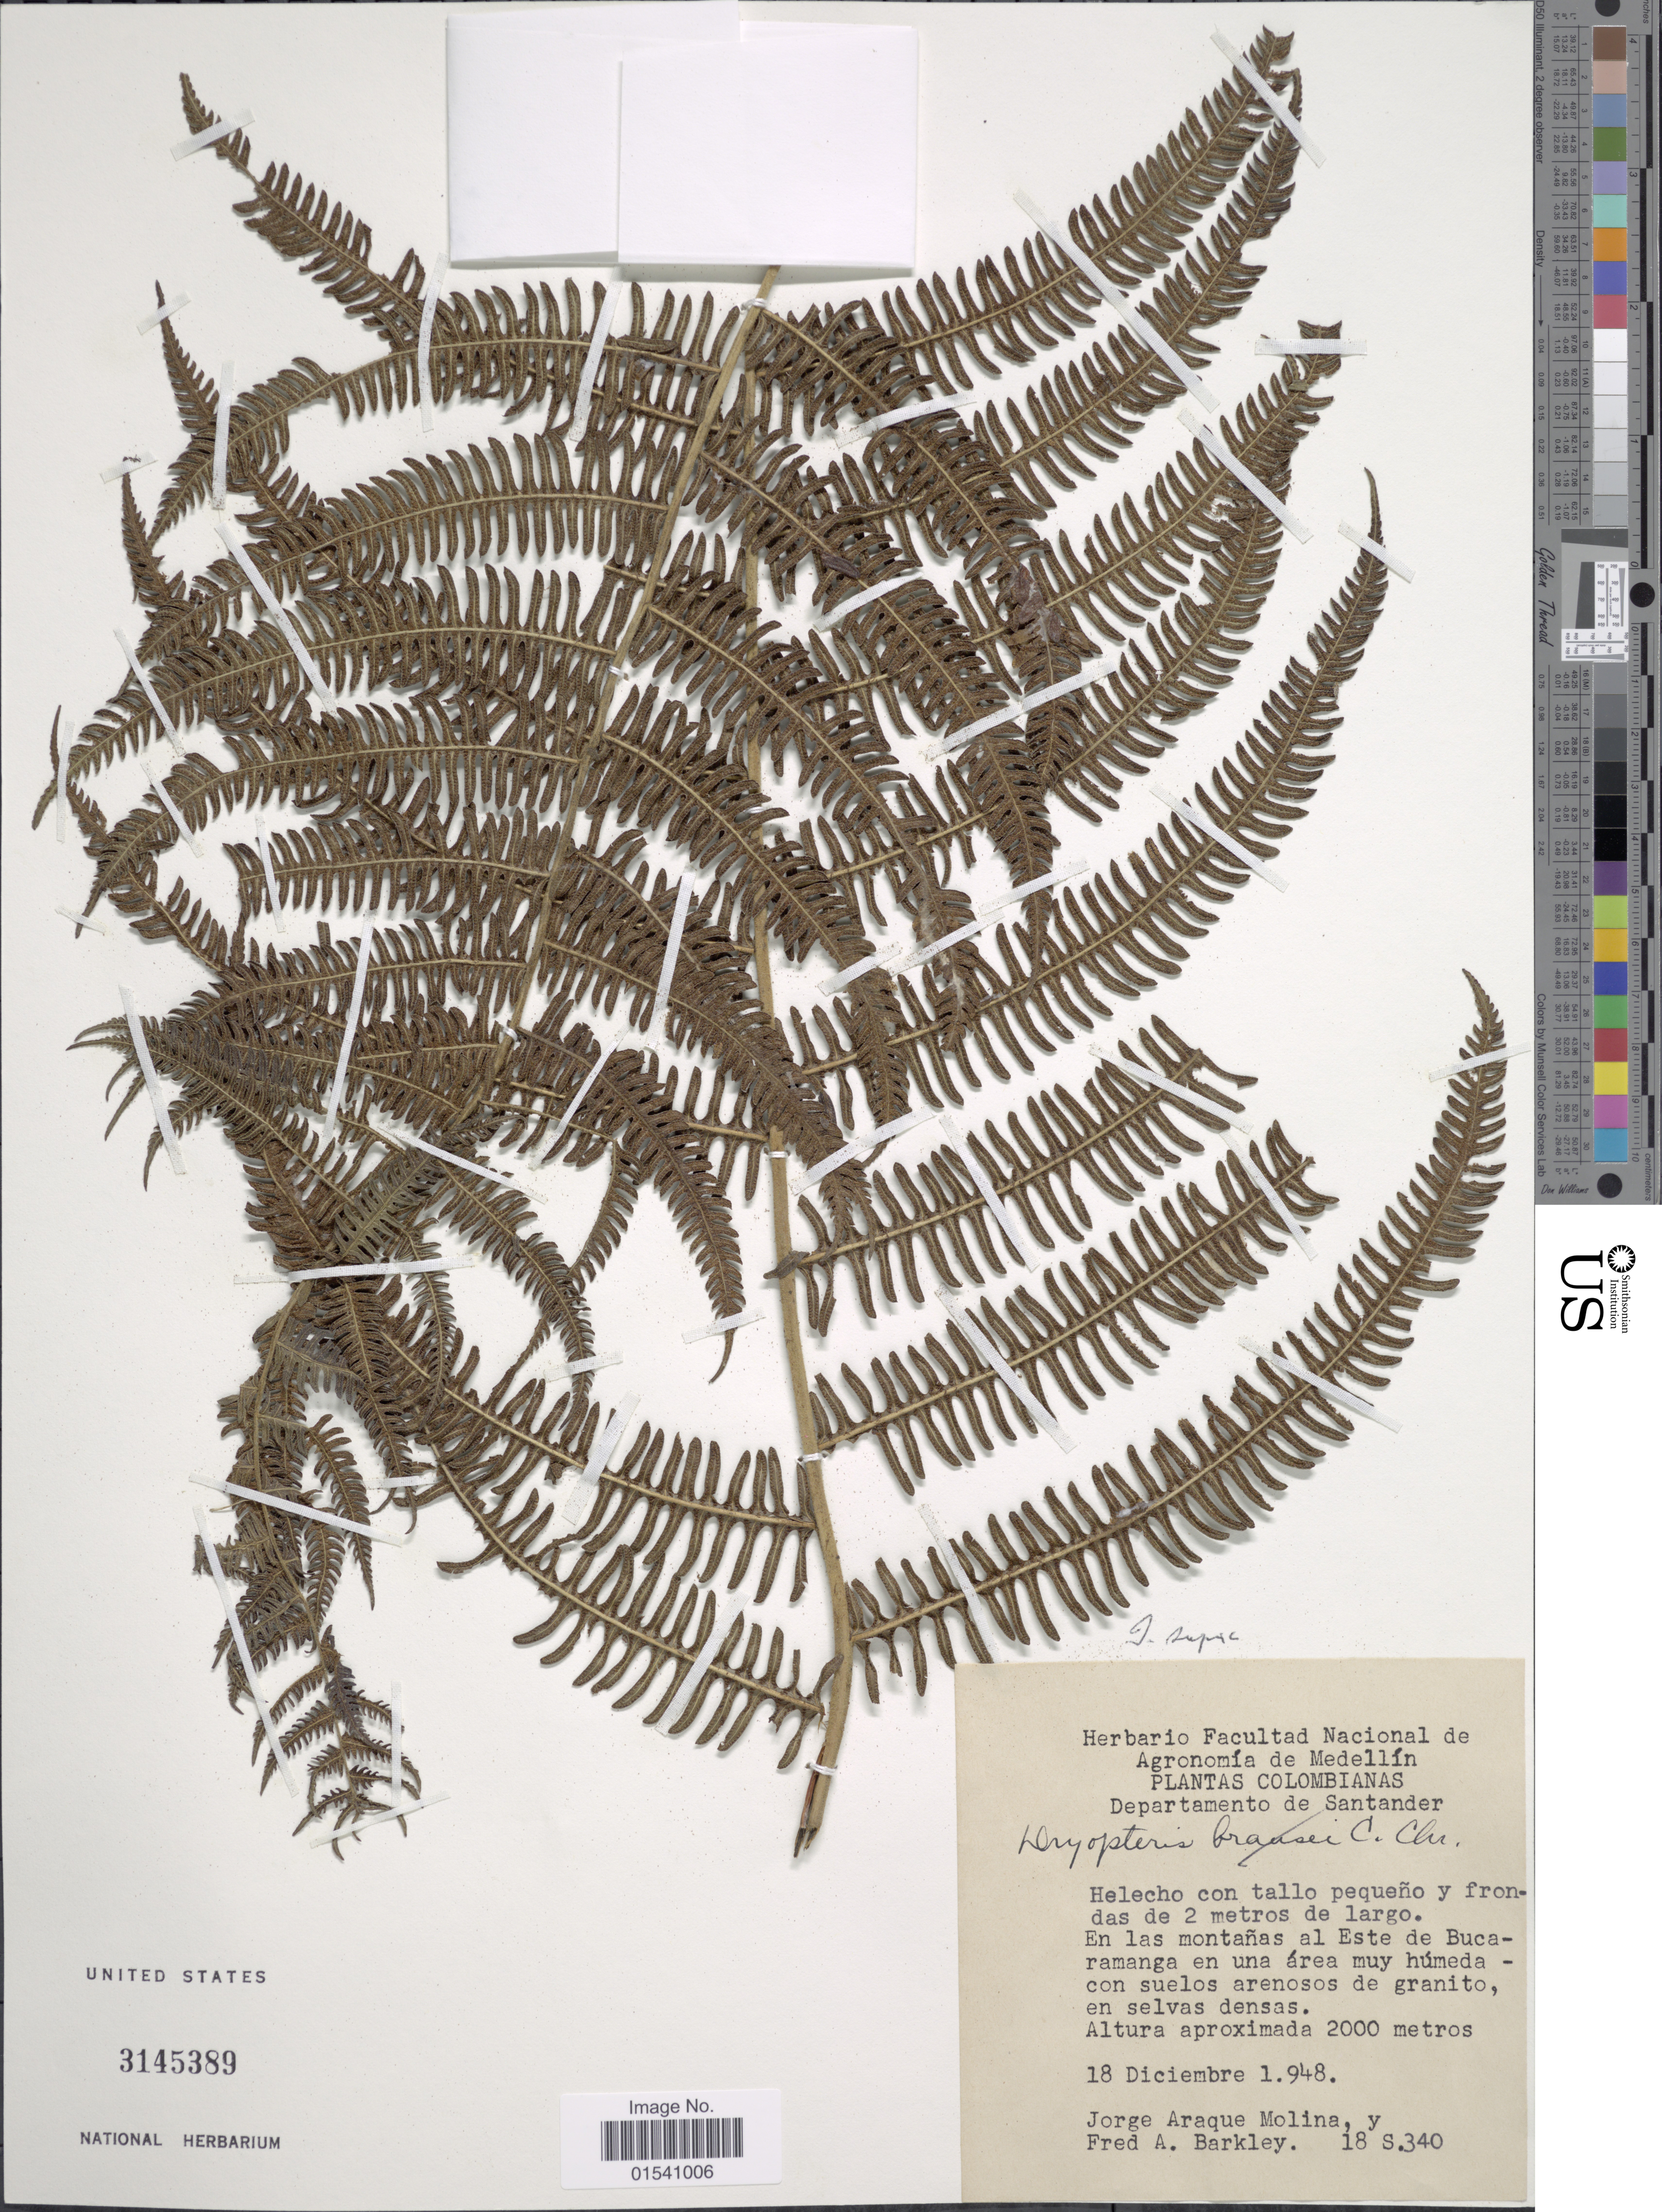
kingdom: Plantae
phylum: Tracheophyta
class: Polypodiopsida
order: Polypodiales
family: Thelypteridaceae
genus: Amauropelta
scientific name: Amauropelta supina (Sodiro) comb. nov., ined 2015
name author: (Sodiro)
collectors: J. Araque Molina & F. A. Barkley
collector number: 18S340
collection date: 1948-12-18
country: Colombia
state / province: Santander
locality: Departmento de Santander, En las montañas al Este de Bucaramanga en una área muy húmeda con suleos arenosos de granito, en selvas densas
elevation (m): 2000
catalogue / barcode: US 3145389